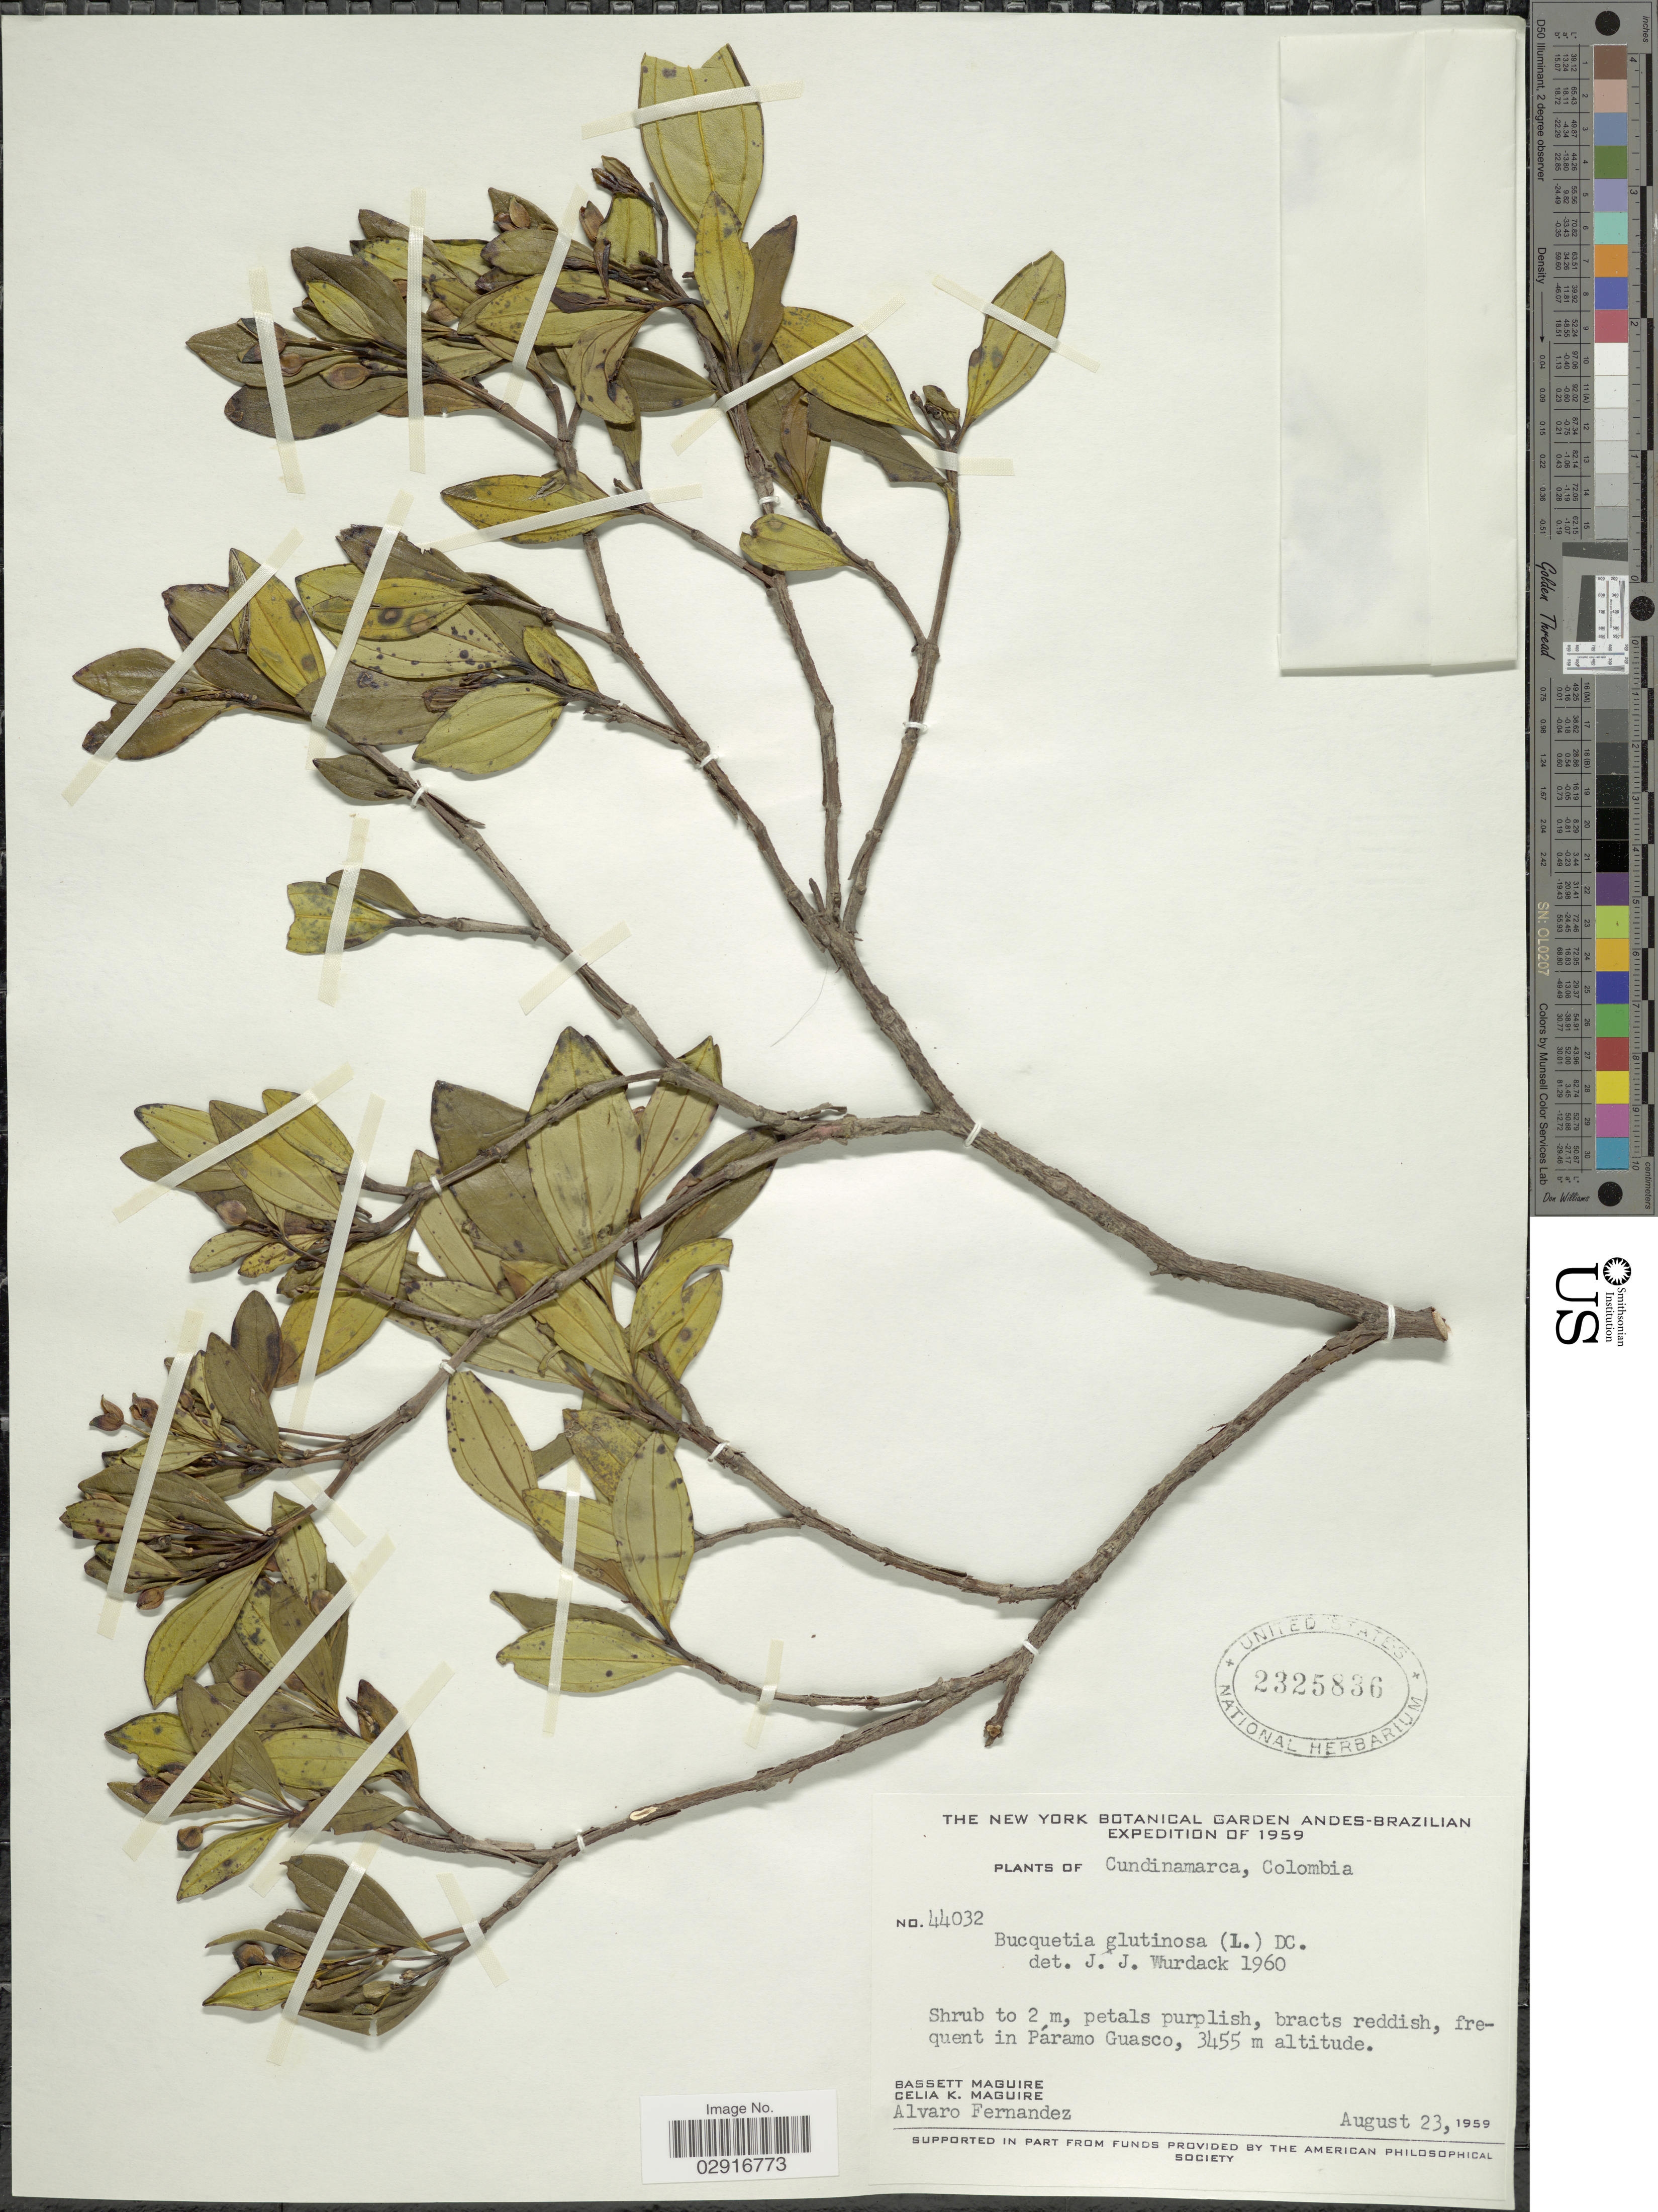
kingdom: Plantae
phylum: Tracheophyta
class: Magnoliopsida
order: Myrtales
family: Melastomataceae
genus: Bucquetia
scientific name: Bucquetia glutinosa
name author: DC.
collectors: B. Maguire, C. K. Maguire & A. Fernandez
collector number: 44032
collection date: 1959-08-23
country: Colombia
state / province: Cundinamarca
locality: Andes. Páramo Guasco.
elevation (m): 3455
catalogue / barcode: US 2325836